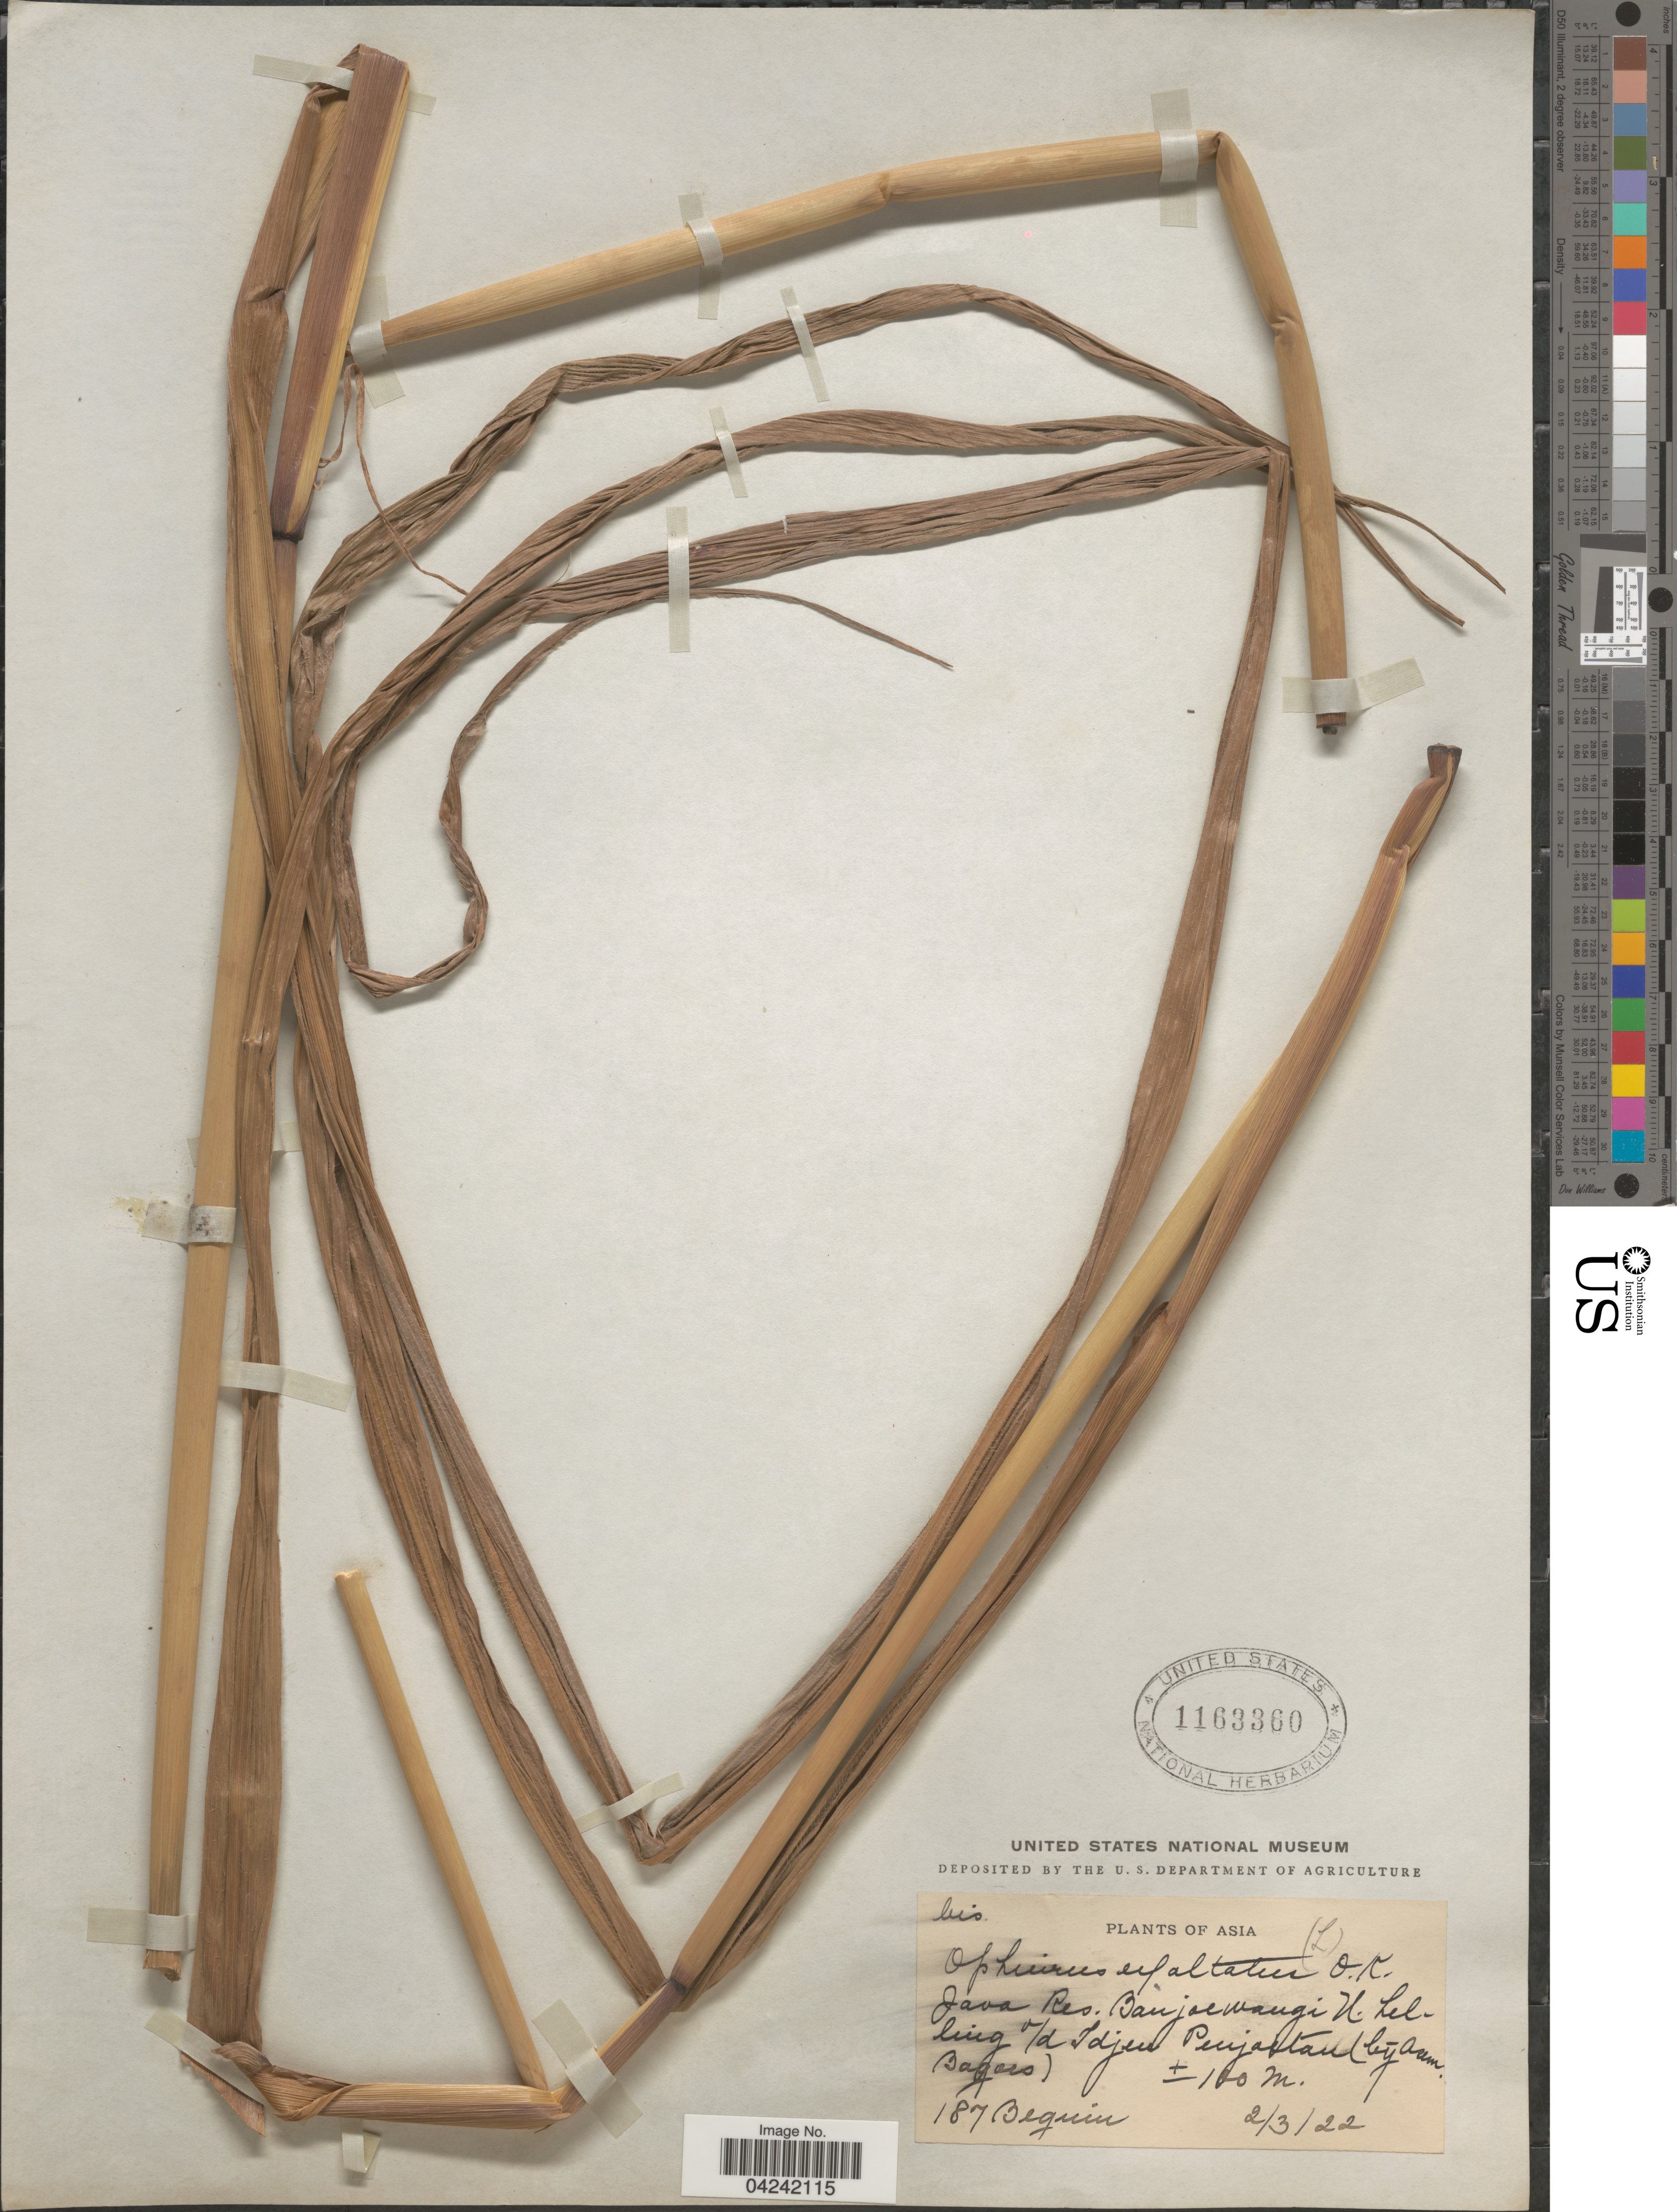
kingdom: Plantae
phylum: Tracheophyta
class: Liliopsida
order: Poales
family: Poaceae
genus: Ophiuros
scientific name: Ophiuros exaltatus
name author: (L.) Kuntze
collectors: Beguin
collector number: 187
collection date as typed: Transcribed d/m/y: 2/3/22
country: Indonesia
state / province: Java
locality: Java Res. Banjoewangi N. helling v/d Idjen Penjactau (bij Asem Bagoes).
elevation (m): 100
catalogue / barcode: US 1163360